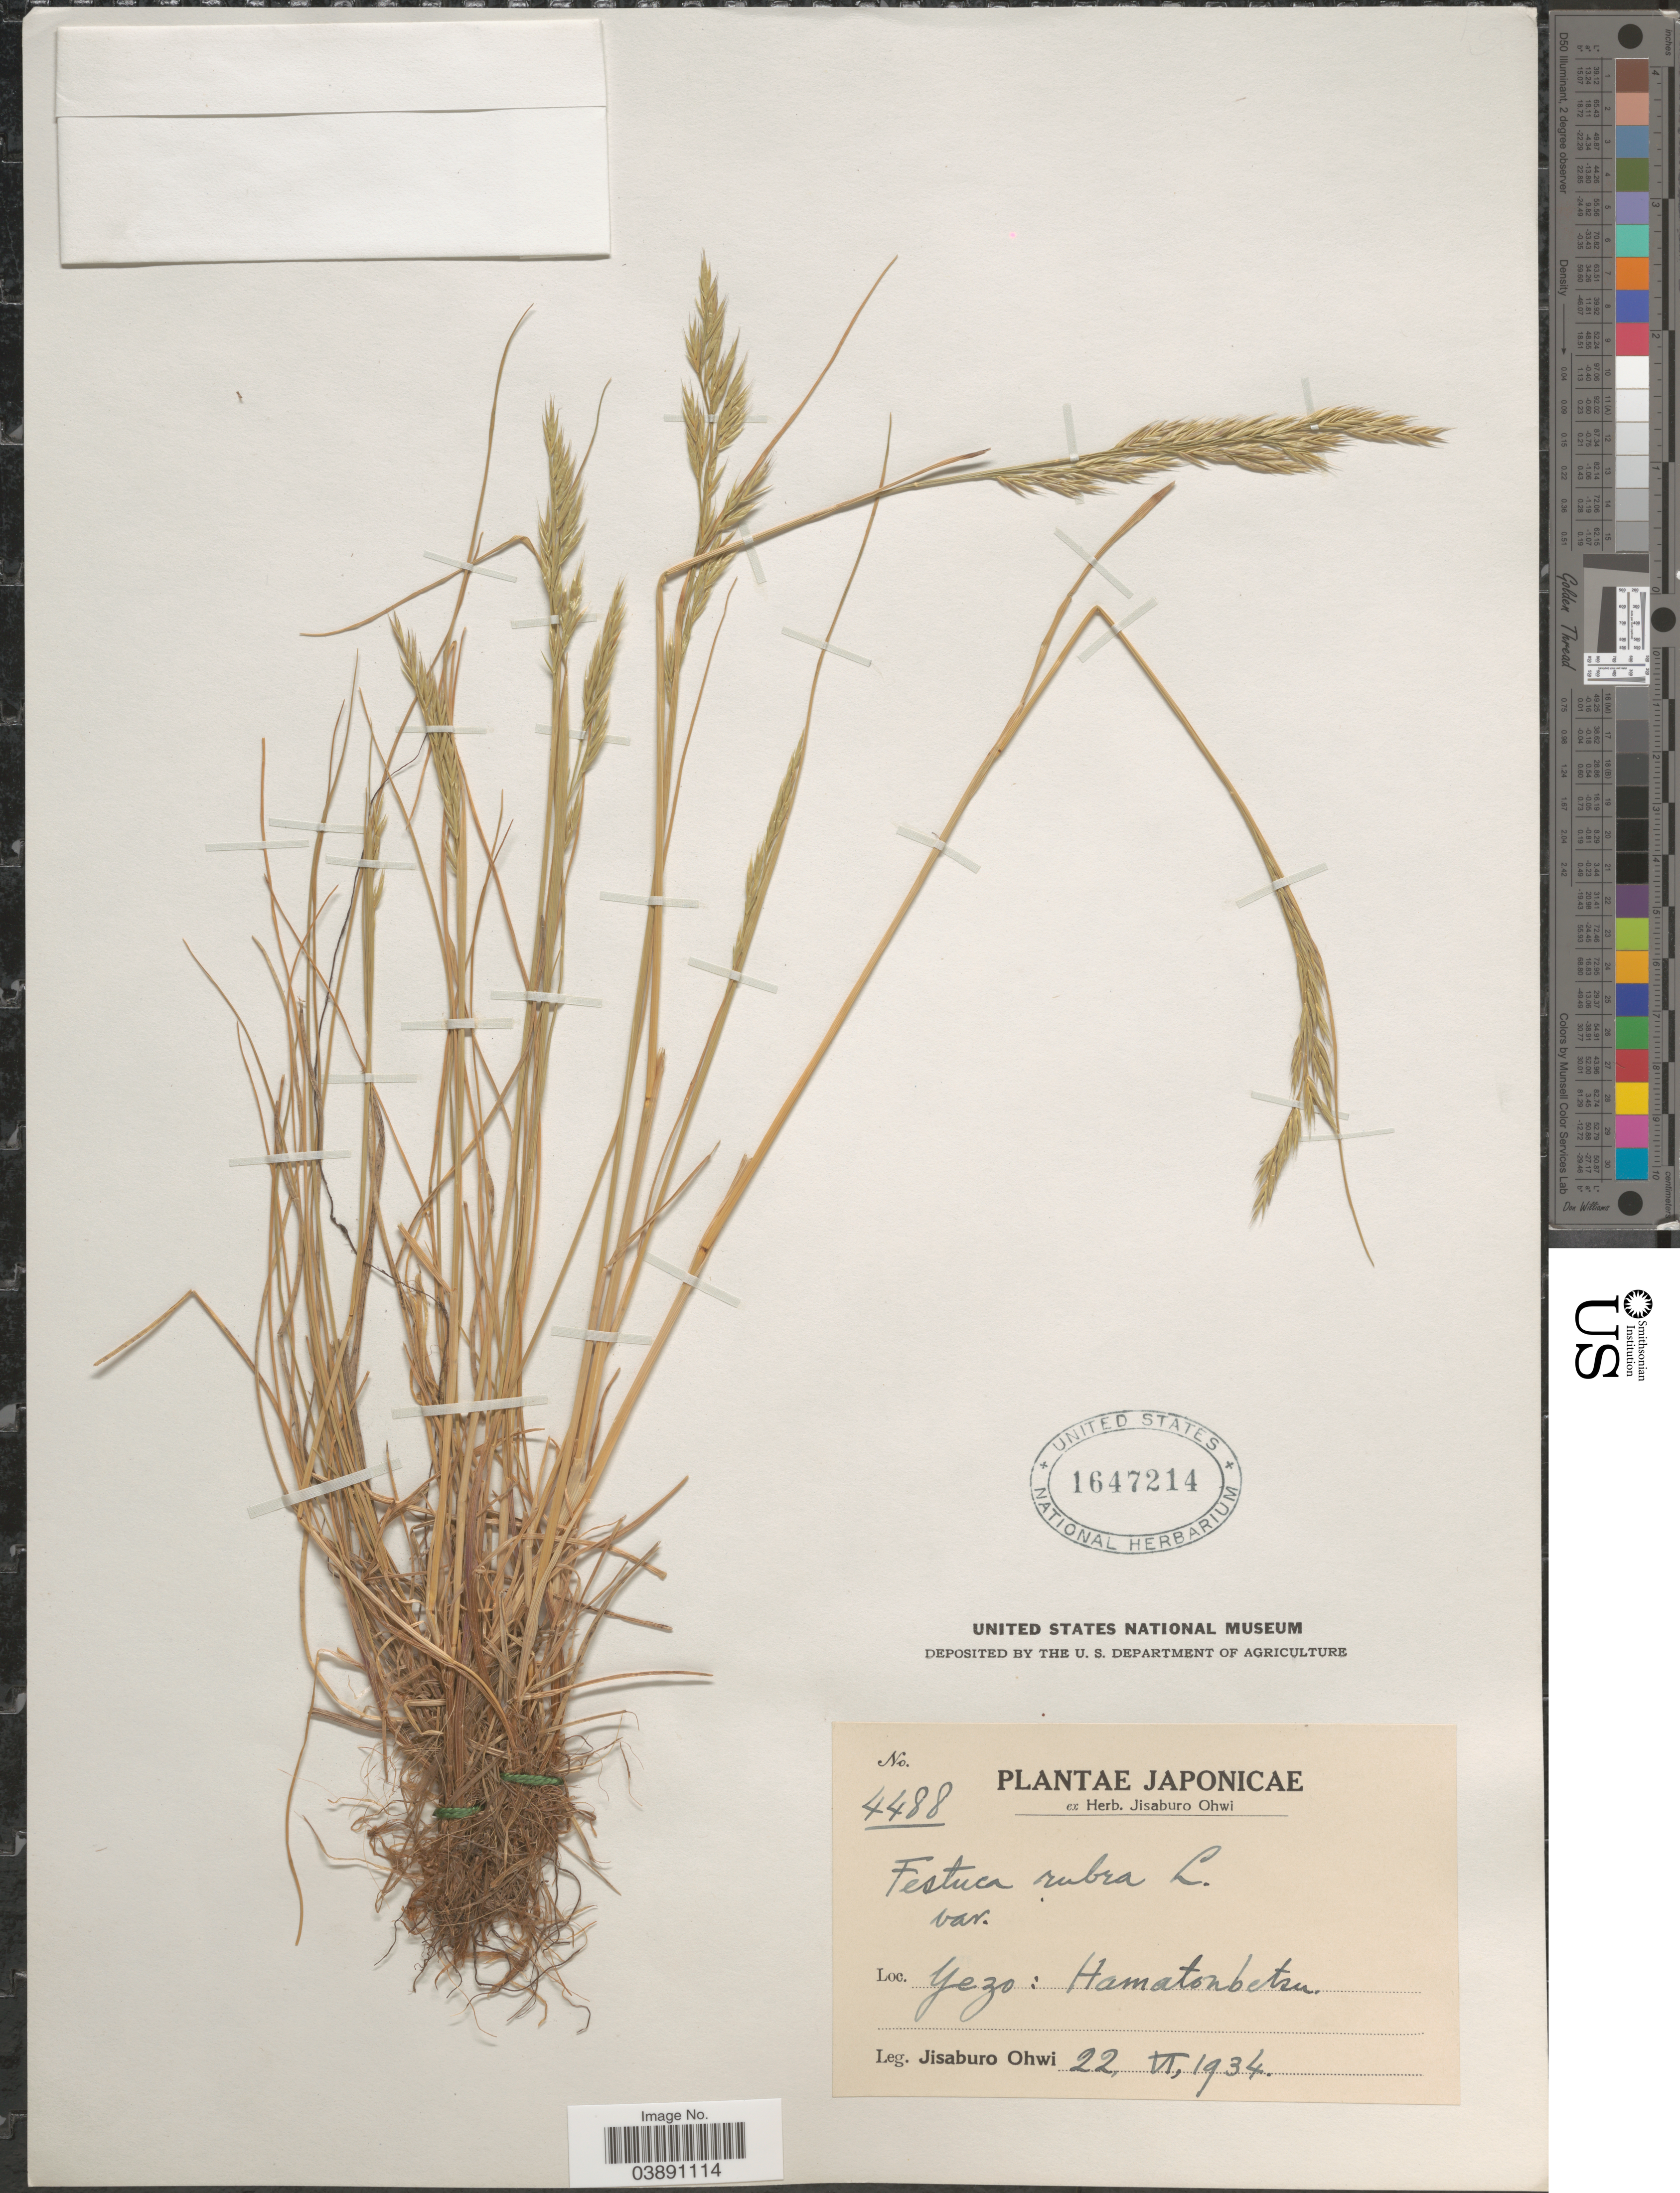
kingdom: Plantae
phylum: Tracheophyta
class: Liliopsida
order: Poales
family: Poaceae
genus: Festuca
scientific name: Festuca rubra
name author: L.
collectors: J. Ohwi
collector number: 4488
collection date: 1934-06-22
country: Japan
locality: Yezo: Hamatonbetsu.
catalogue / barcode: US 1647214